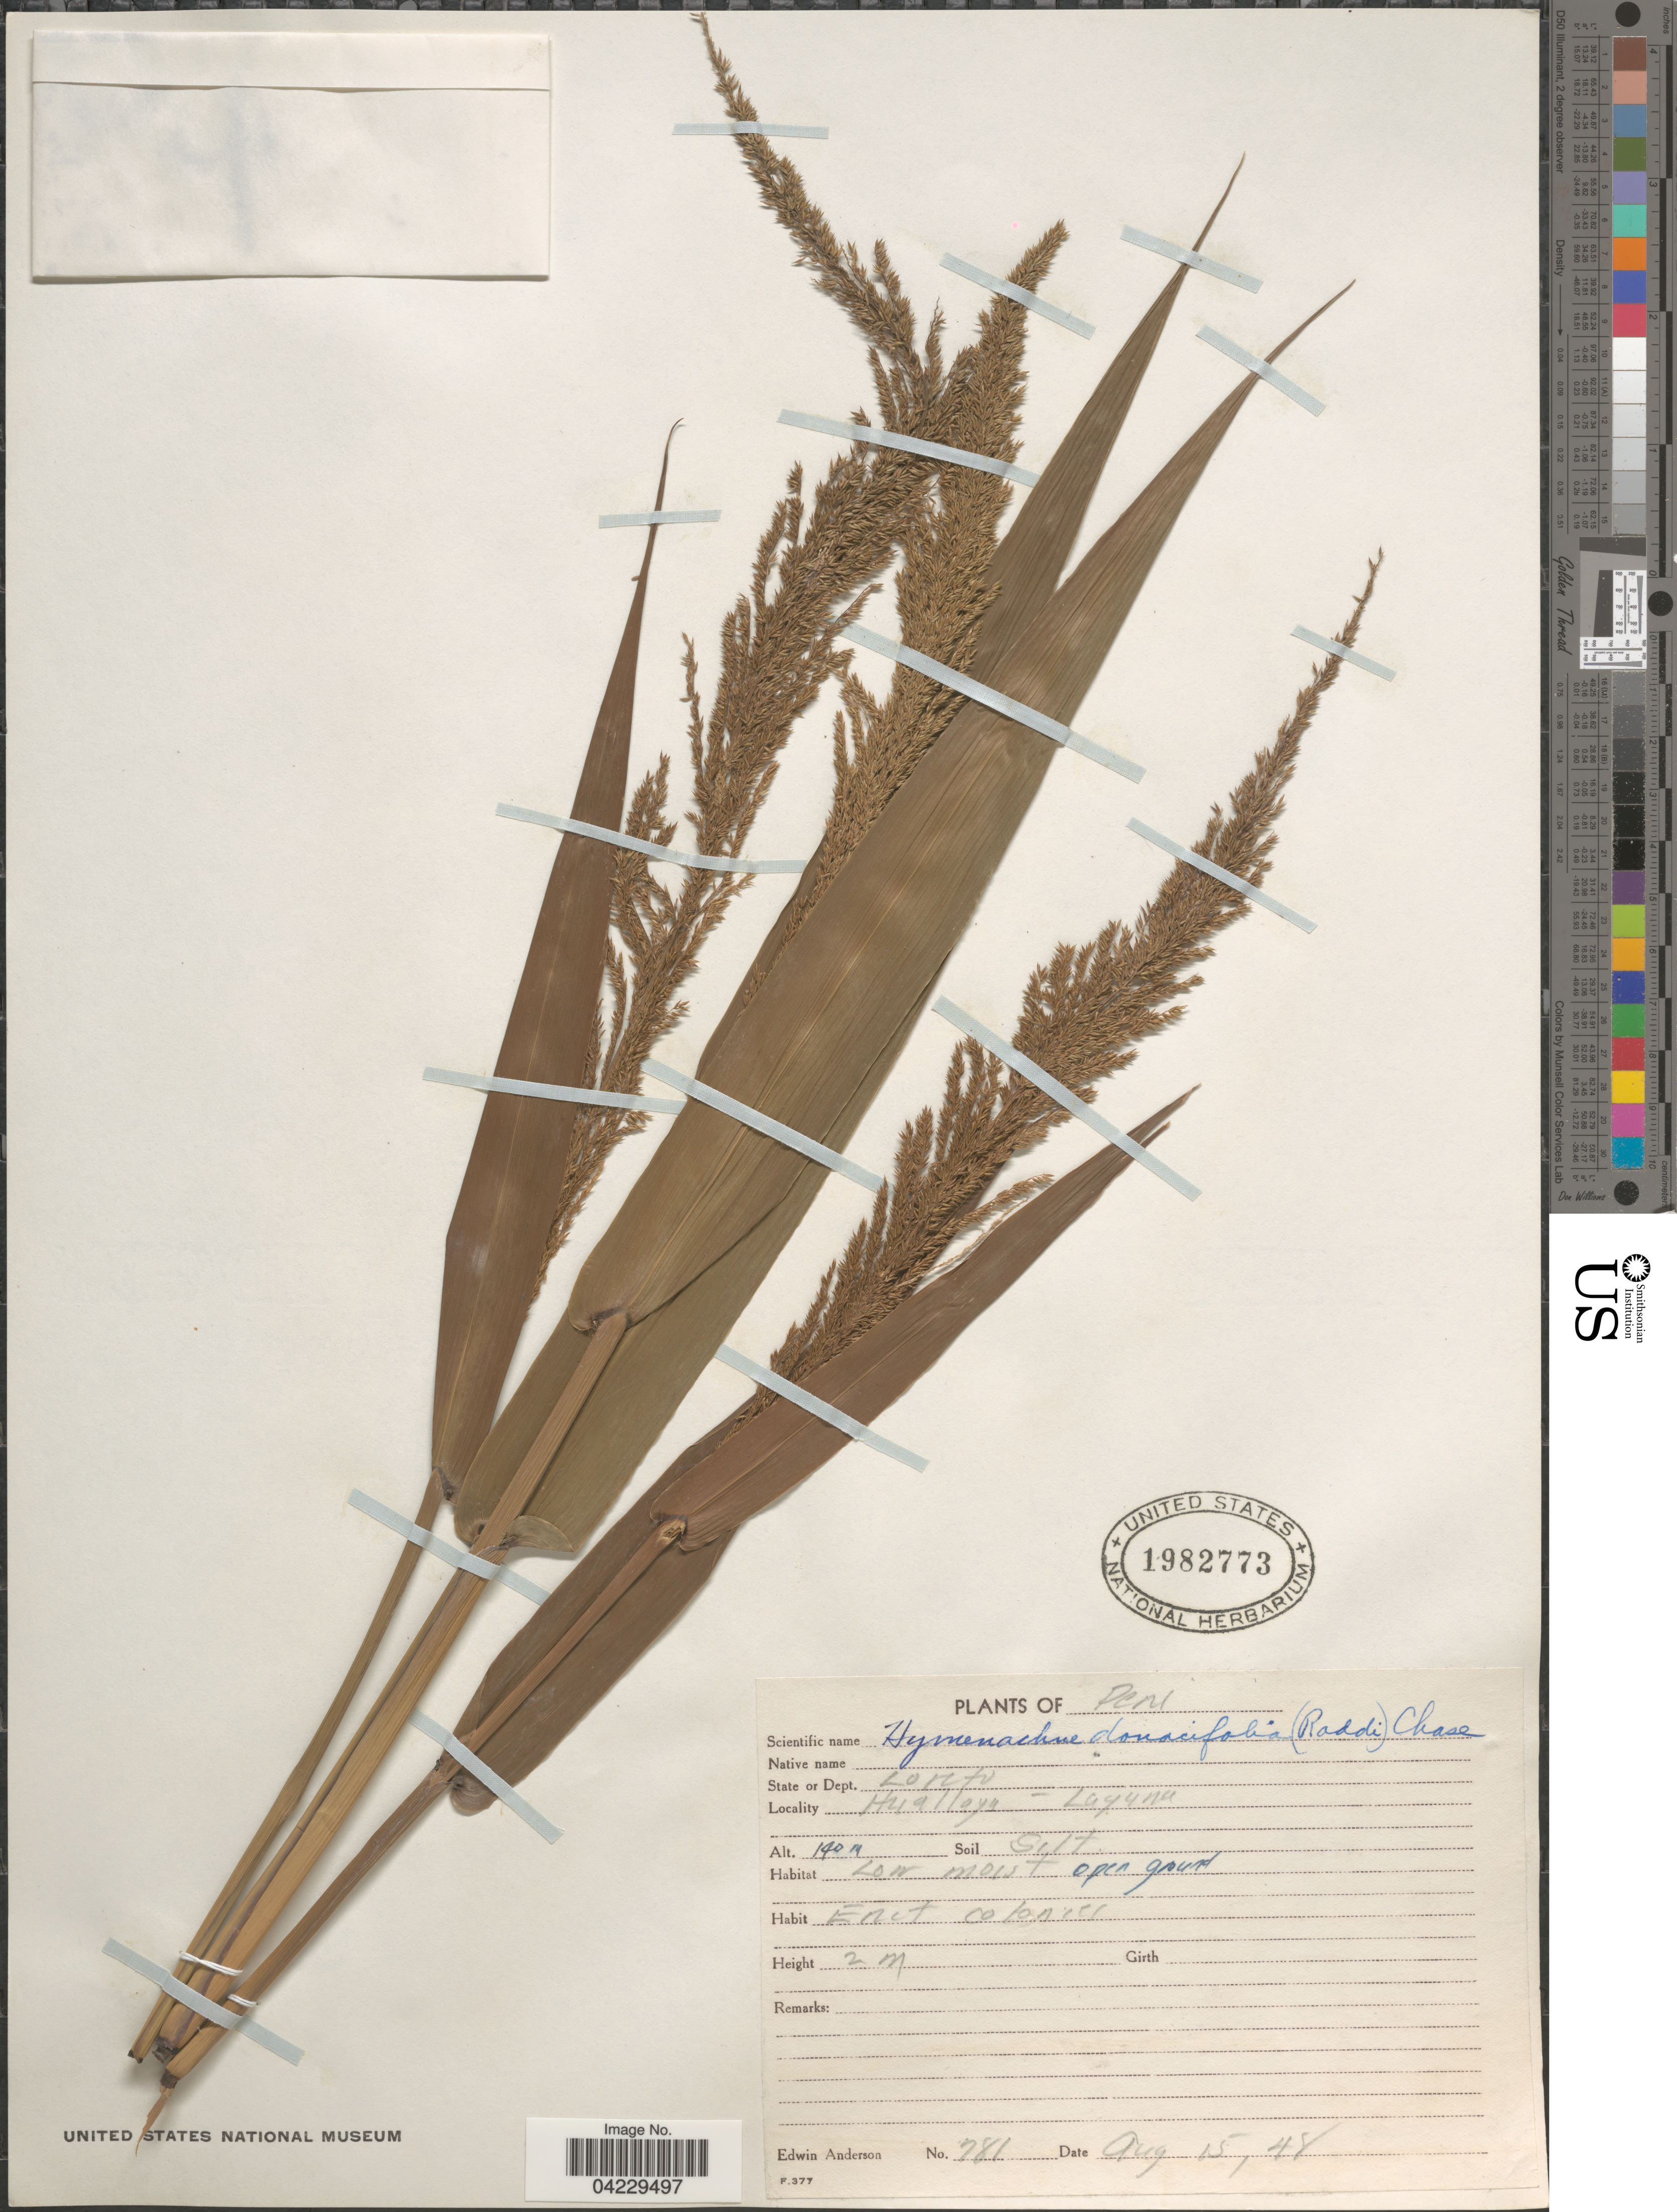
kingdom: Plantae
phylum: Tracheophyta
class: Liliopsida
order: Poales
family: Poaceae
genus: Hymenachne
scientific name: Hymenachne donacifolia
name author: (Raddi) Chase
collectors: E. Anderson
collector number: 781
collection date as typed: Transcribed d/m/y: 15/8/48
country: Peru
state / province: Loreto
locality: Dept. Loreto. Huallaya - Layuna.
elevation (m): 140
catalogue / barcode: US 1982773